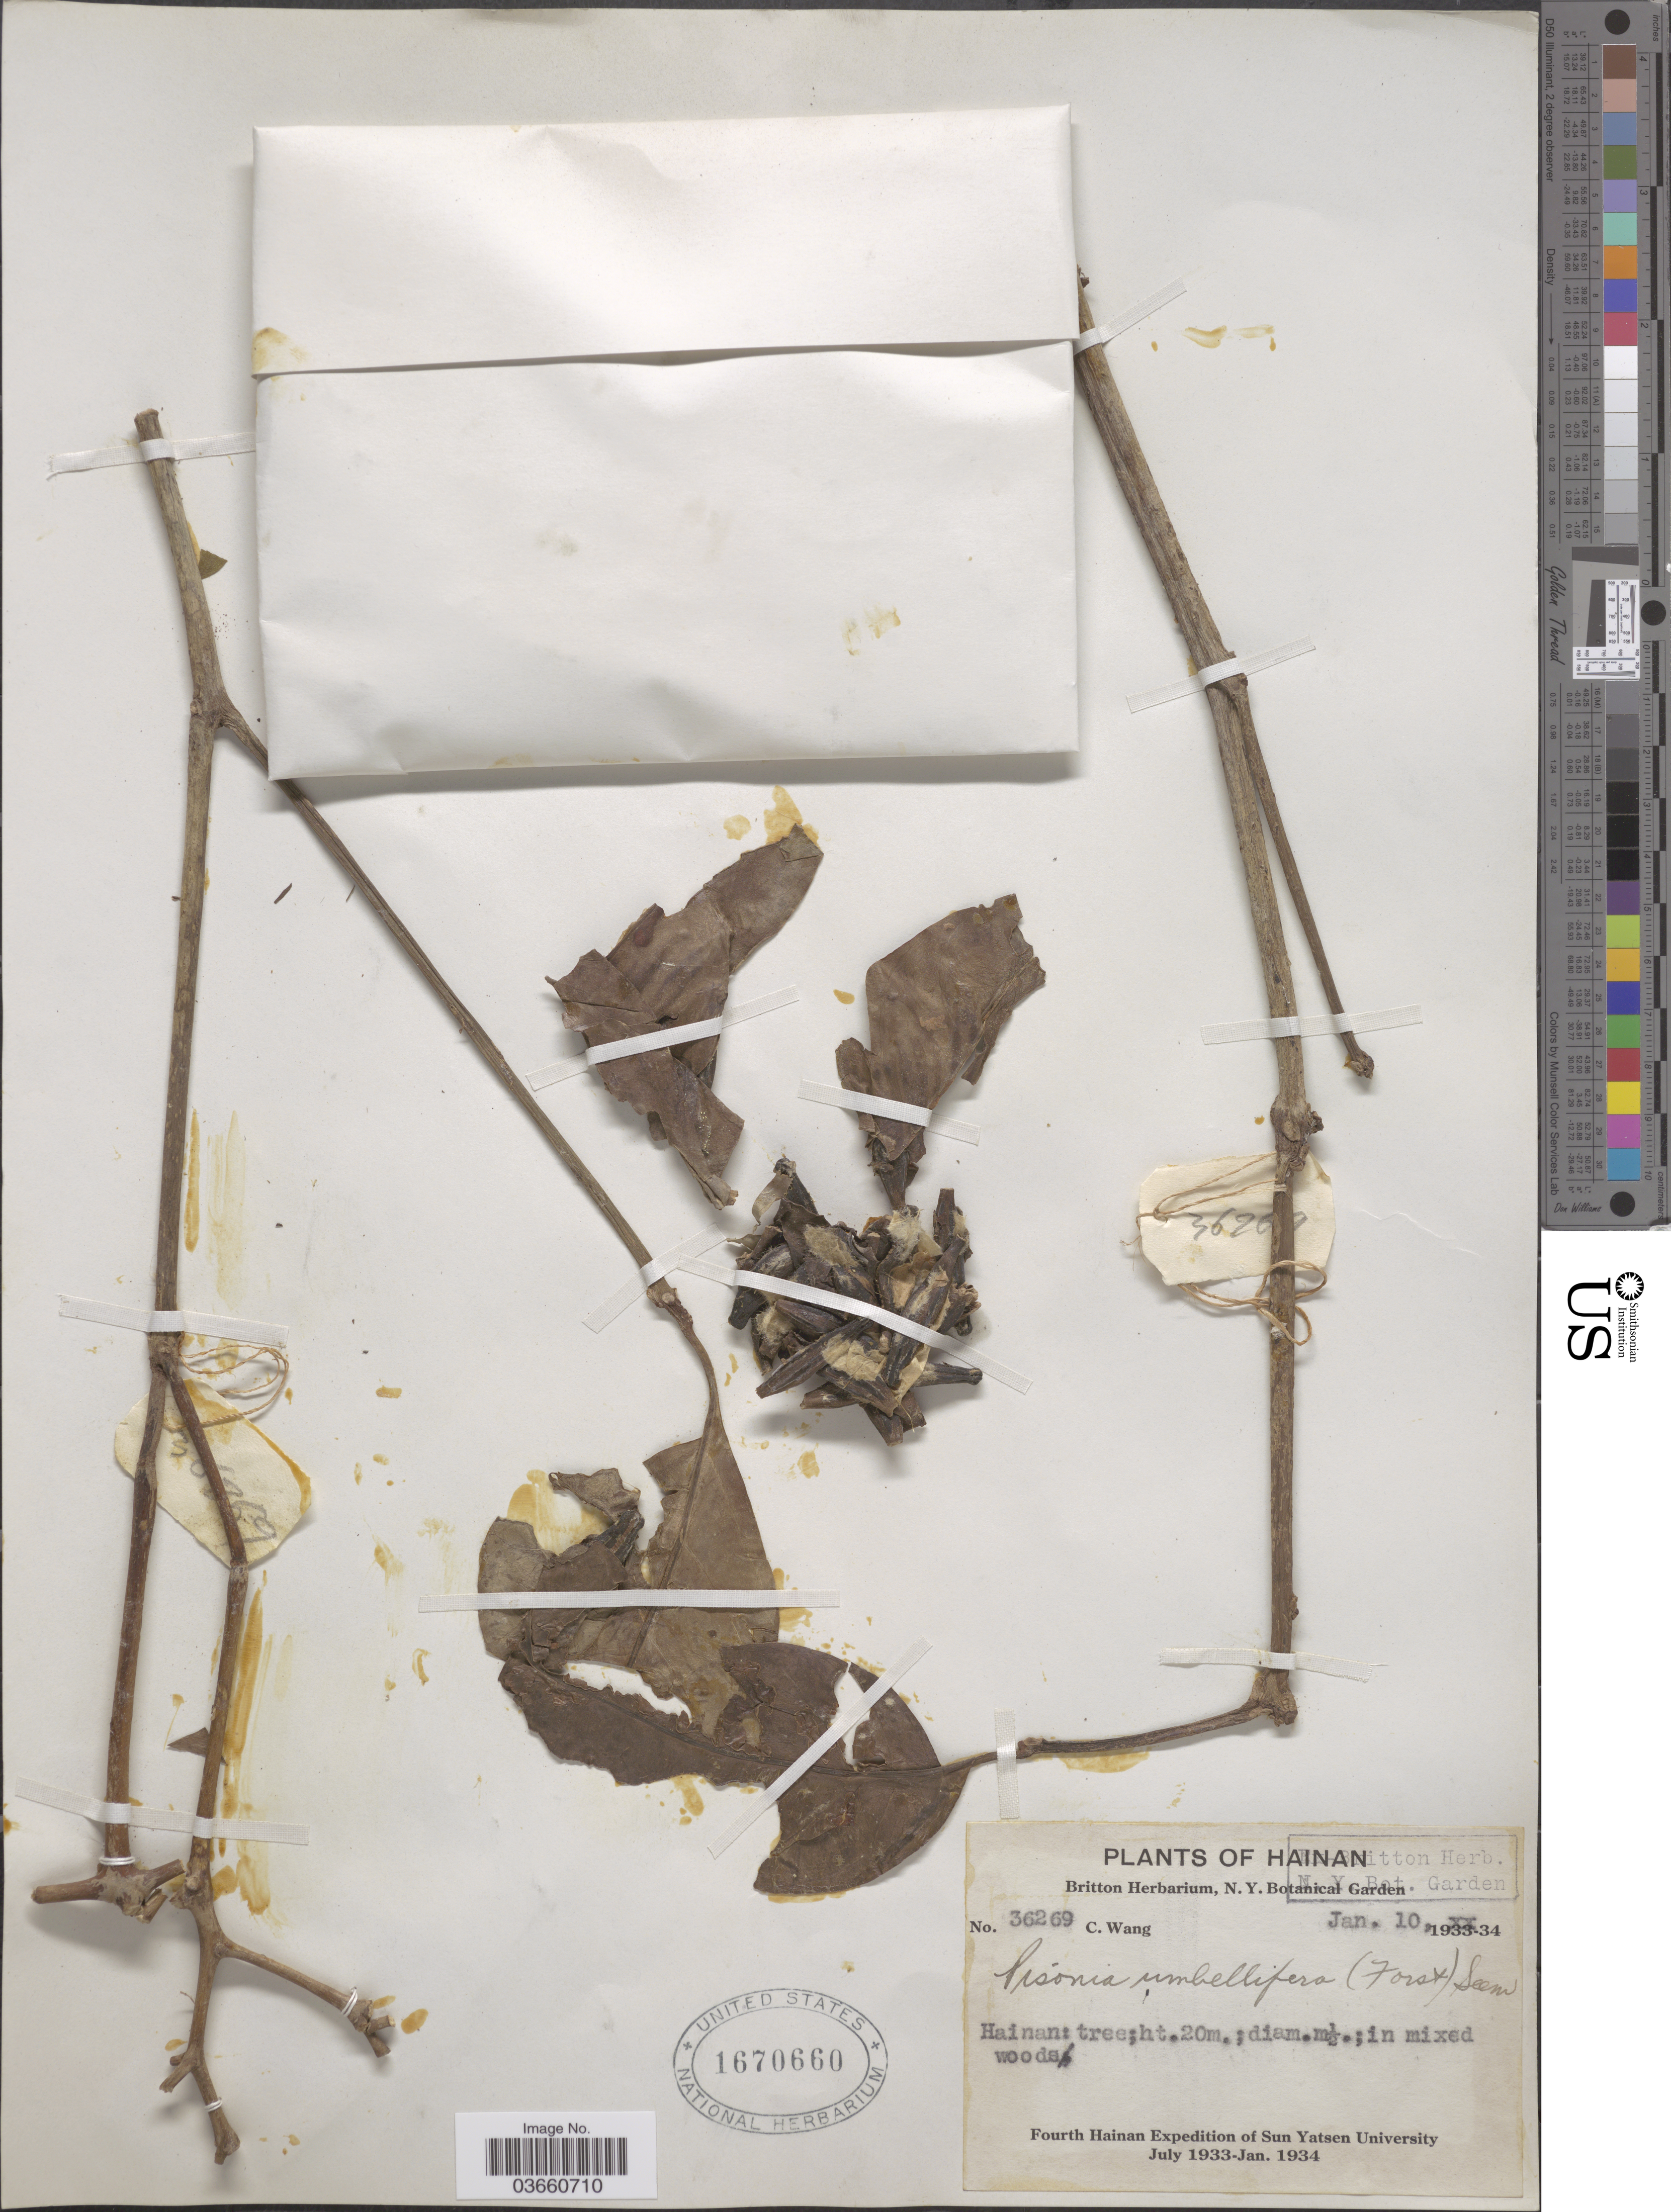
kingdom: Plantae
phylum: Tracheophyta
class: Magnoliopsida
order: Caryophyllales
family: Nyctaginaceae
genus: Pisonia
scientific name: Pisonia umbellifera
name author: (J.R. Forst. & G. Forst.) Seem.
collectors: C. Wang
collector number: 36269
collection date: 1934-01-10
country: China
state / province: Hainan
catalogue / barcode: US 1670660